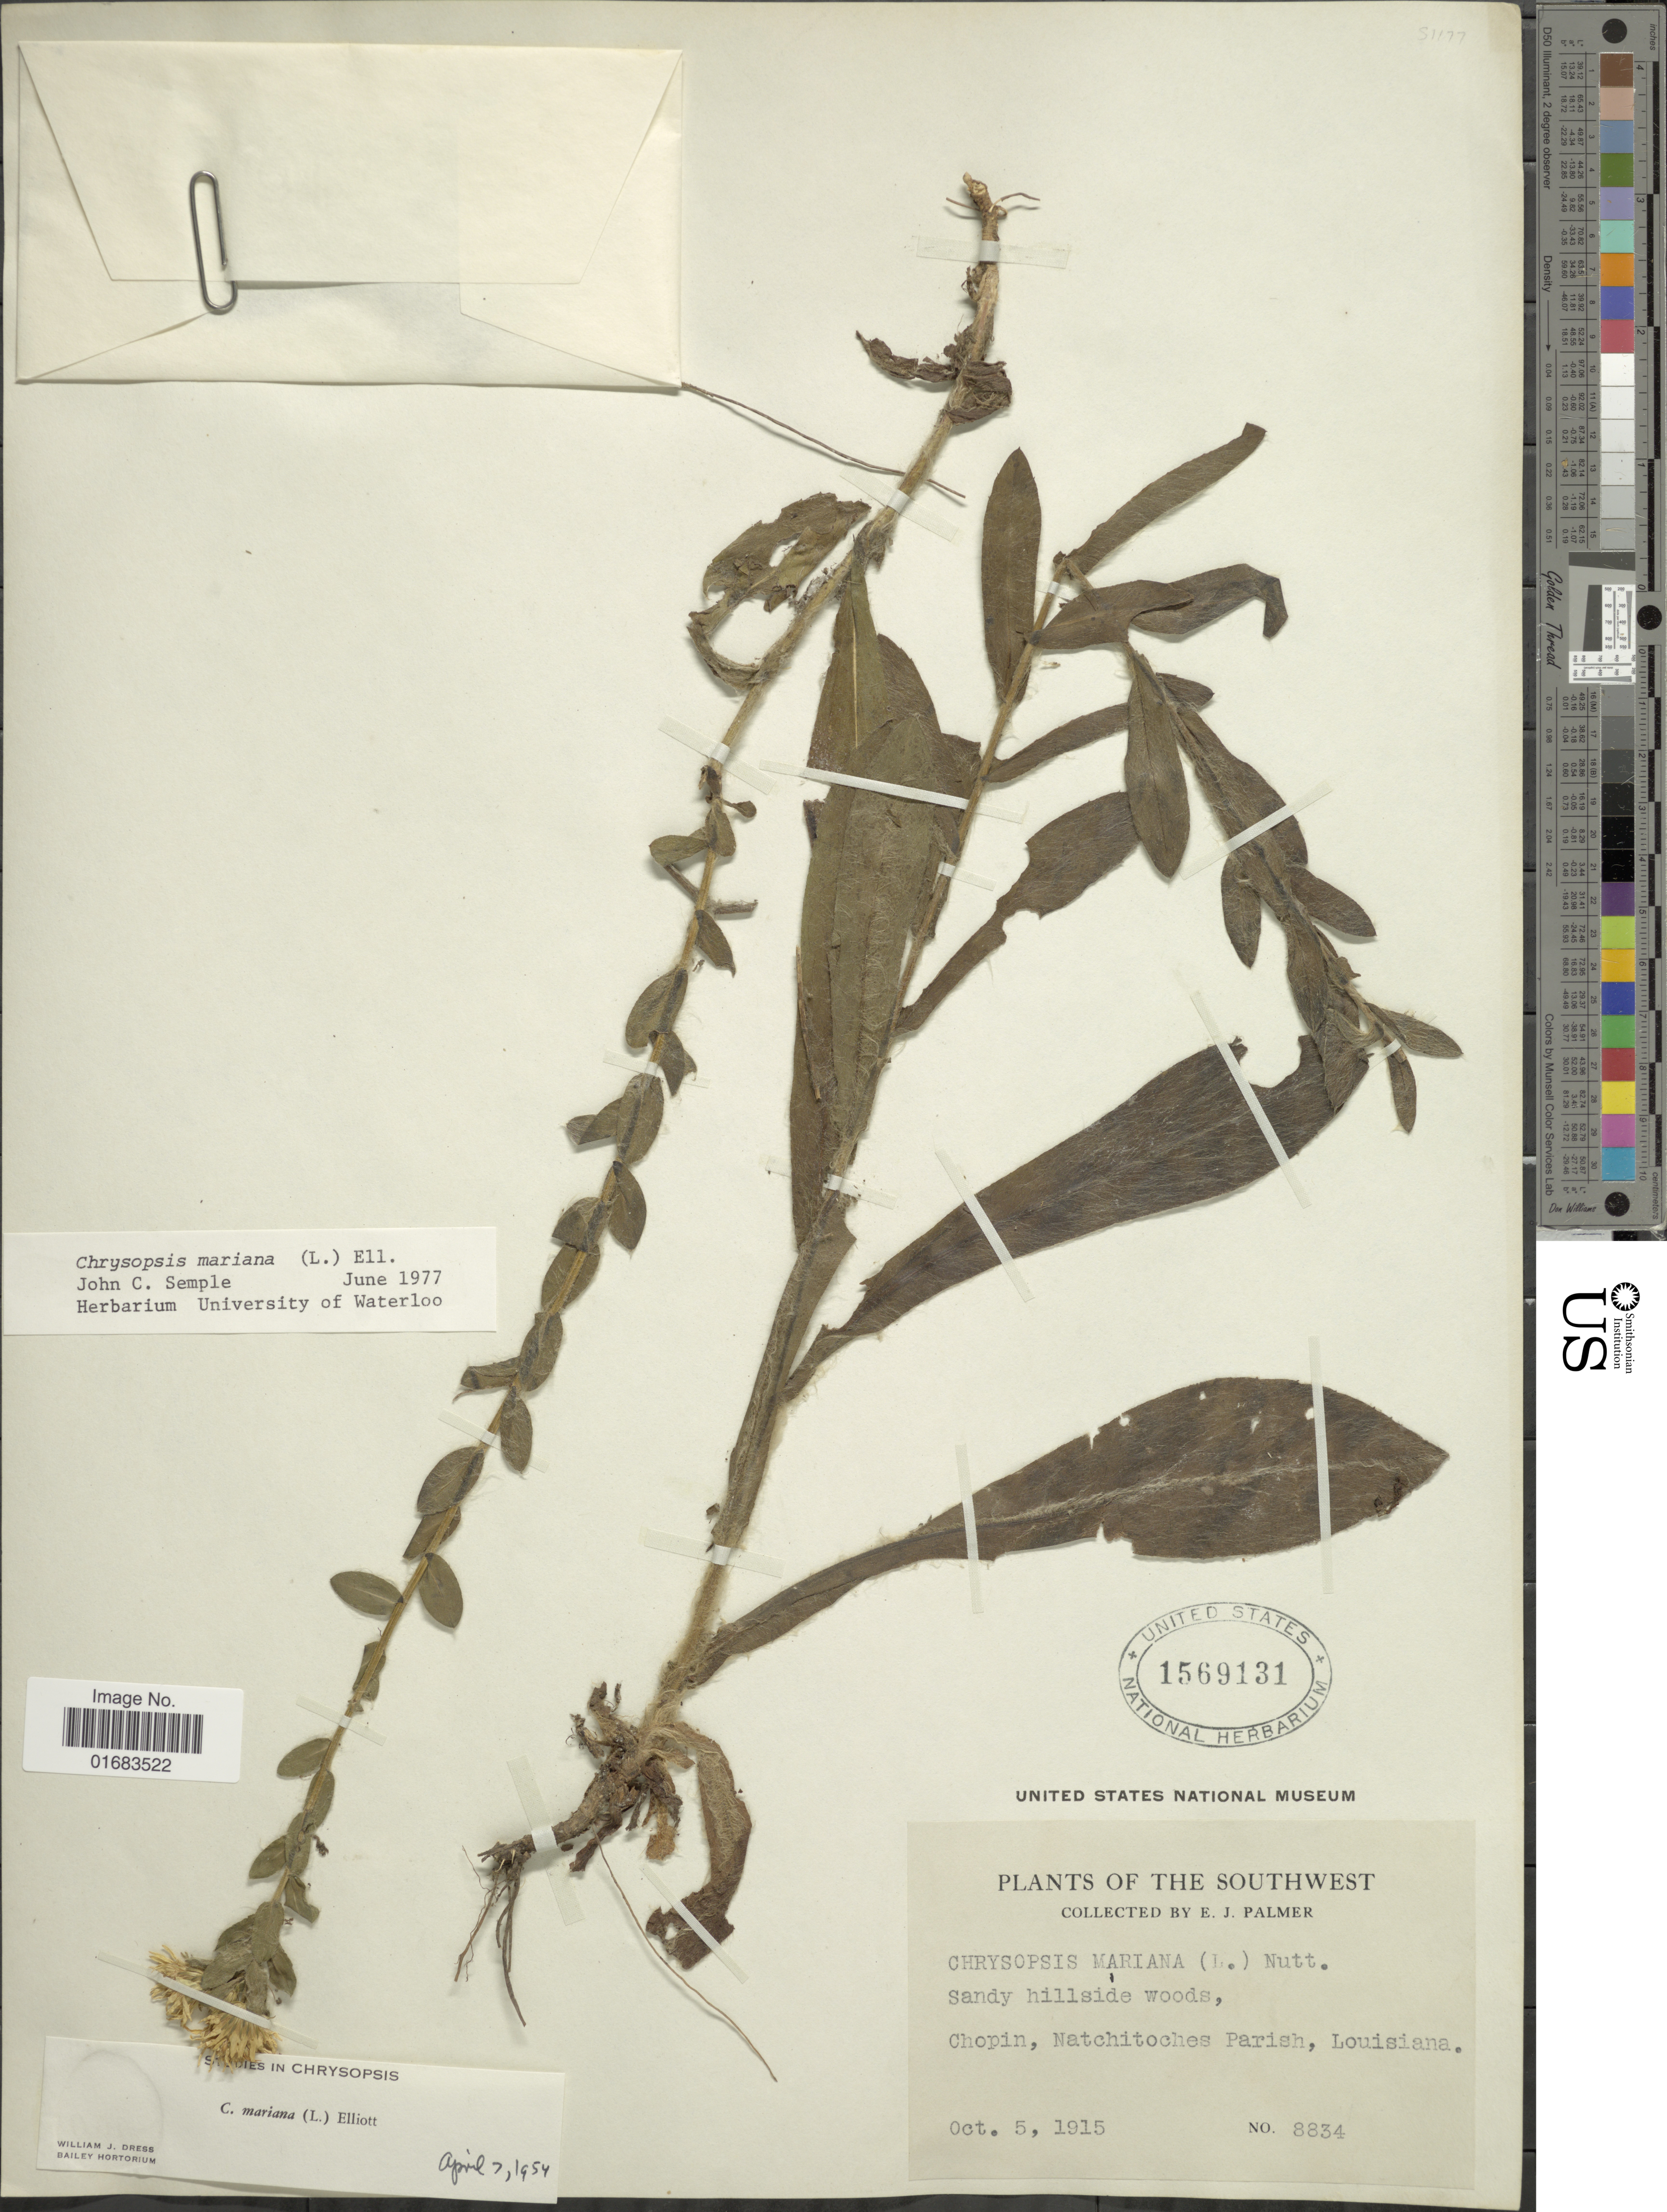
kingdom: Plantae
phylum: Tracheophyta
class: Magnoliopsida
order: Asterales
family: Asteraceae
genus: Chrysopsis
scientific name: Chrysopsis mariana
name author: (L.) Elliott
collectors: E. J. Palmer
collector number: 8834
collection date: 1915-10-05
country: United States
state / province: Louisiana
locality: The Southwest, Sandy hillside woods, Chopin, Matchitoches Parish.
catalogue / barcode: US 1569131